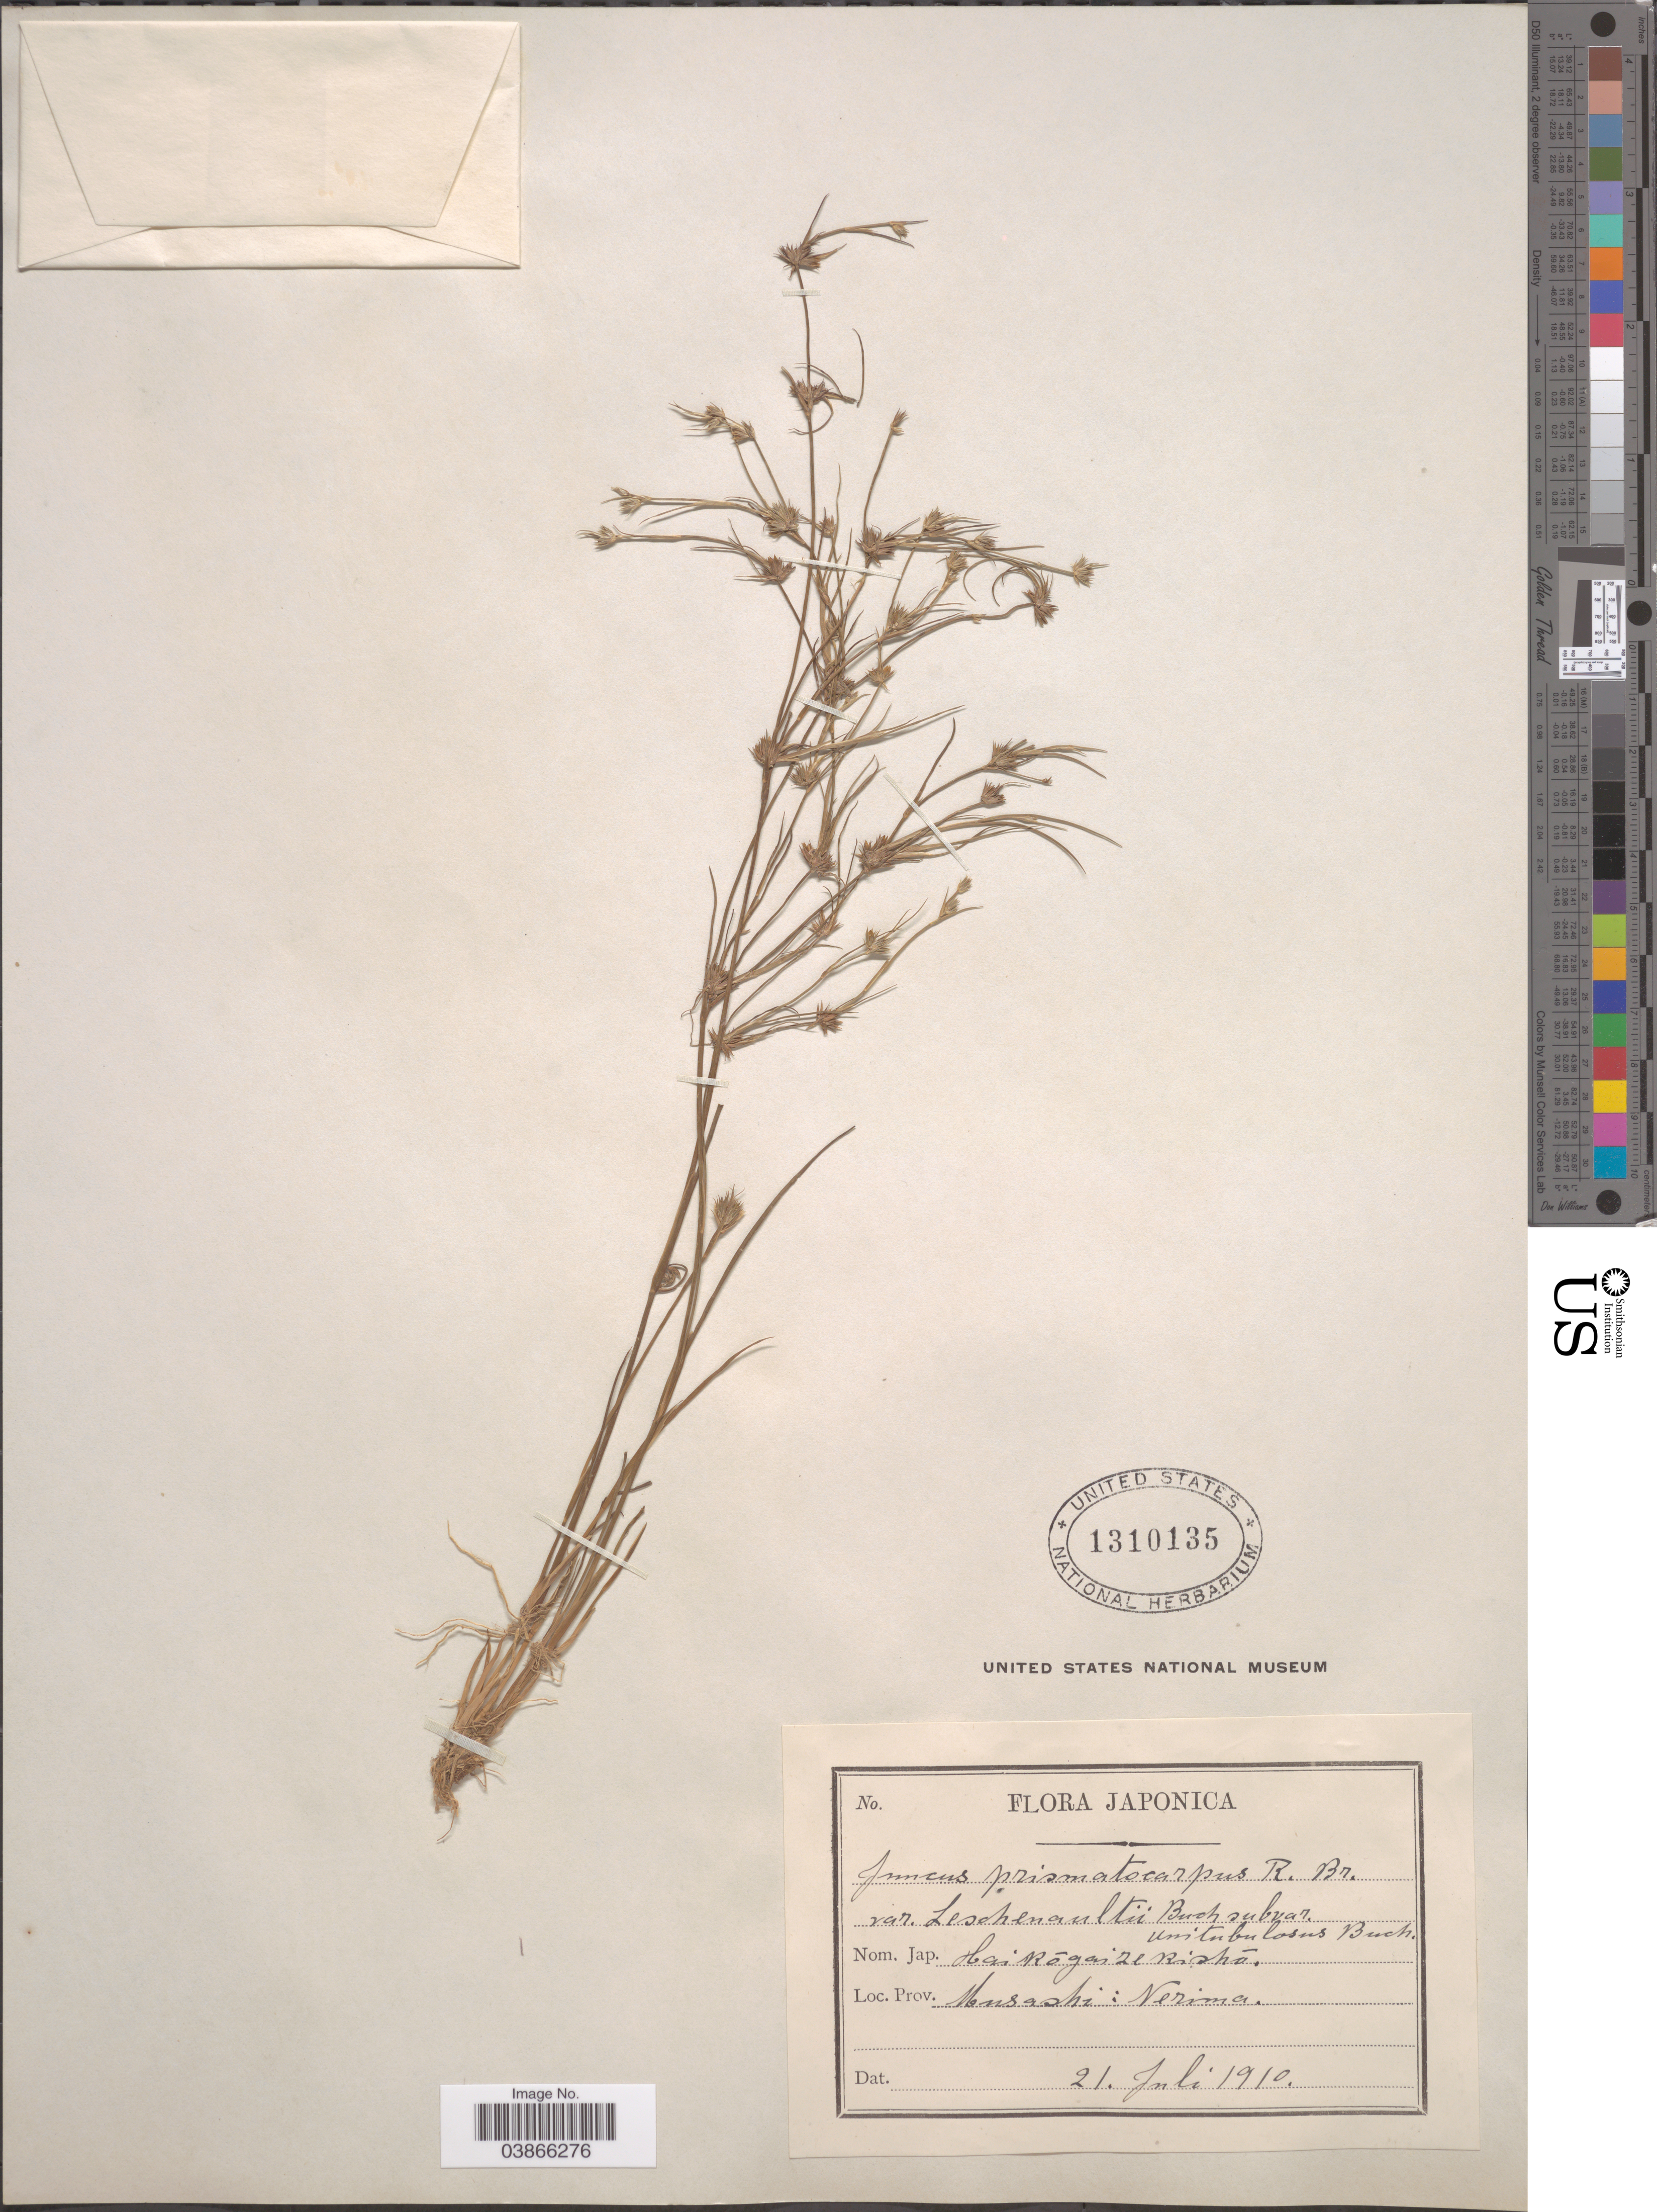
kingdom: Plantae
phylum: Tracheophyta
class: Liliopsida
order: Poales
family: Juncaceae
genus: Juncus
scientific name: Juncus leschenaultii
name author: J. Gay ex Laharpe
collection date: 1910-07-21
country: Japan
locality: Prov. Musashi: Nerima.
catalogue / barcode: US 1310135